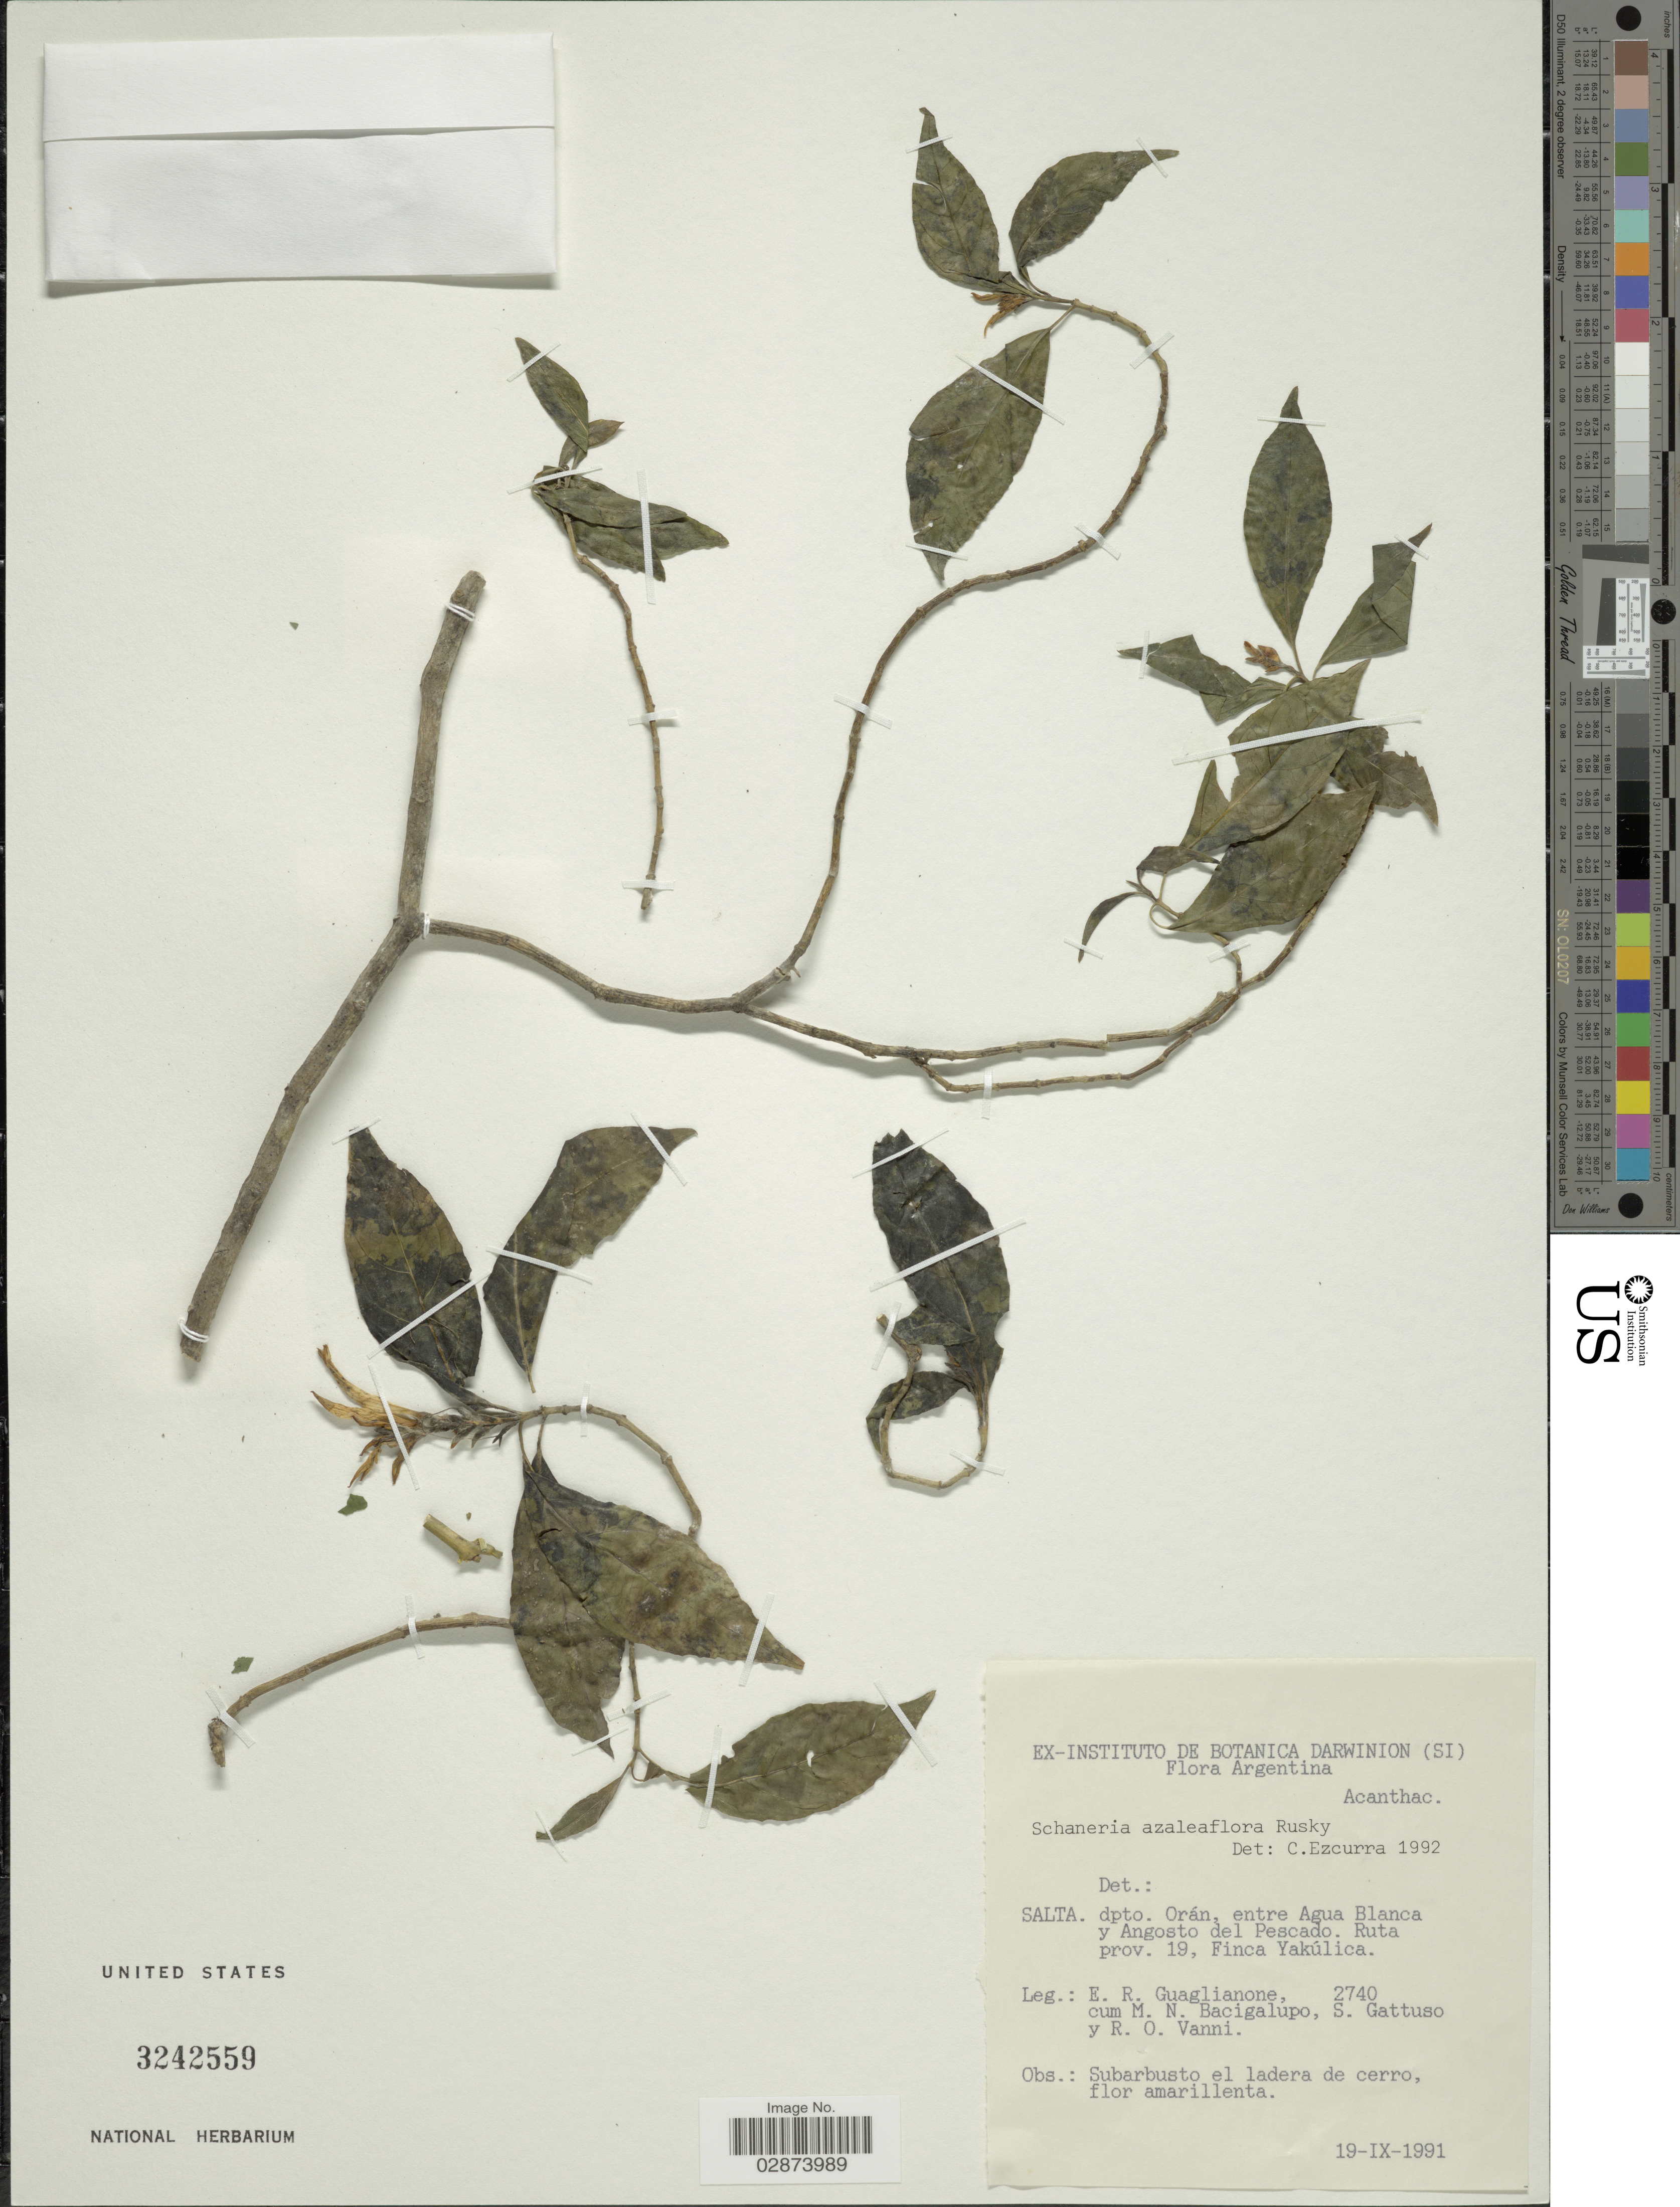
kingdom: Plantae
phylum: Tracheophyta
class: Magnoliopsida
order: Lamiales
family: Acanthaceae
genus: Schaueria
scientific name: Schaueria azaleiflora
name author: Rusby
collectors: E. R. Guaglianone, N. M. Bacigalupo, S. Gattuso & R. O. Vanni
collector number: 2740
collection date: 1991-09-19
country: Argentina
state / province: Salta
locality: Dpto. Orán, entre Agua Blanca y Angosto del Pescado. Ruta prov. 19, Finca Yakúlica.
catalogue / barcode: US 3242559